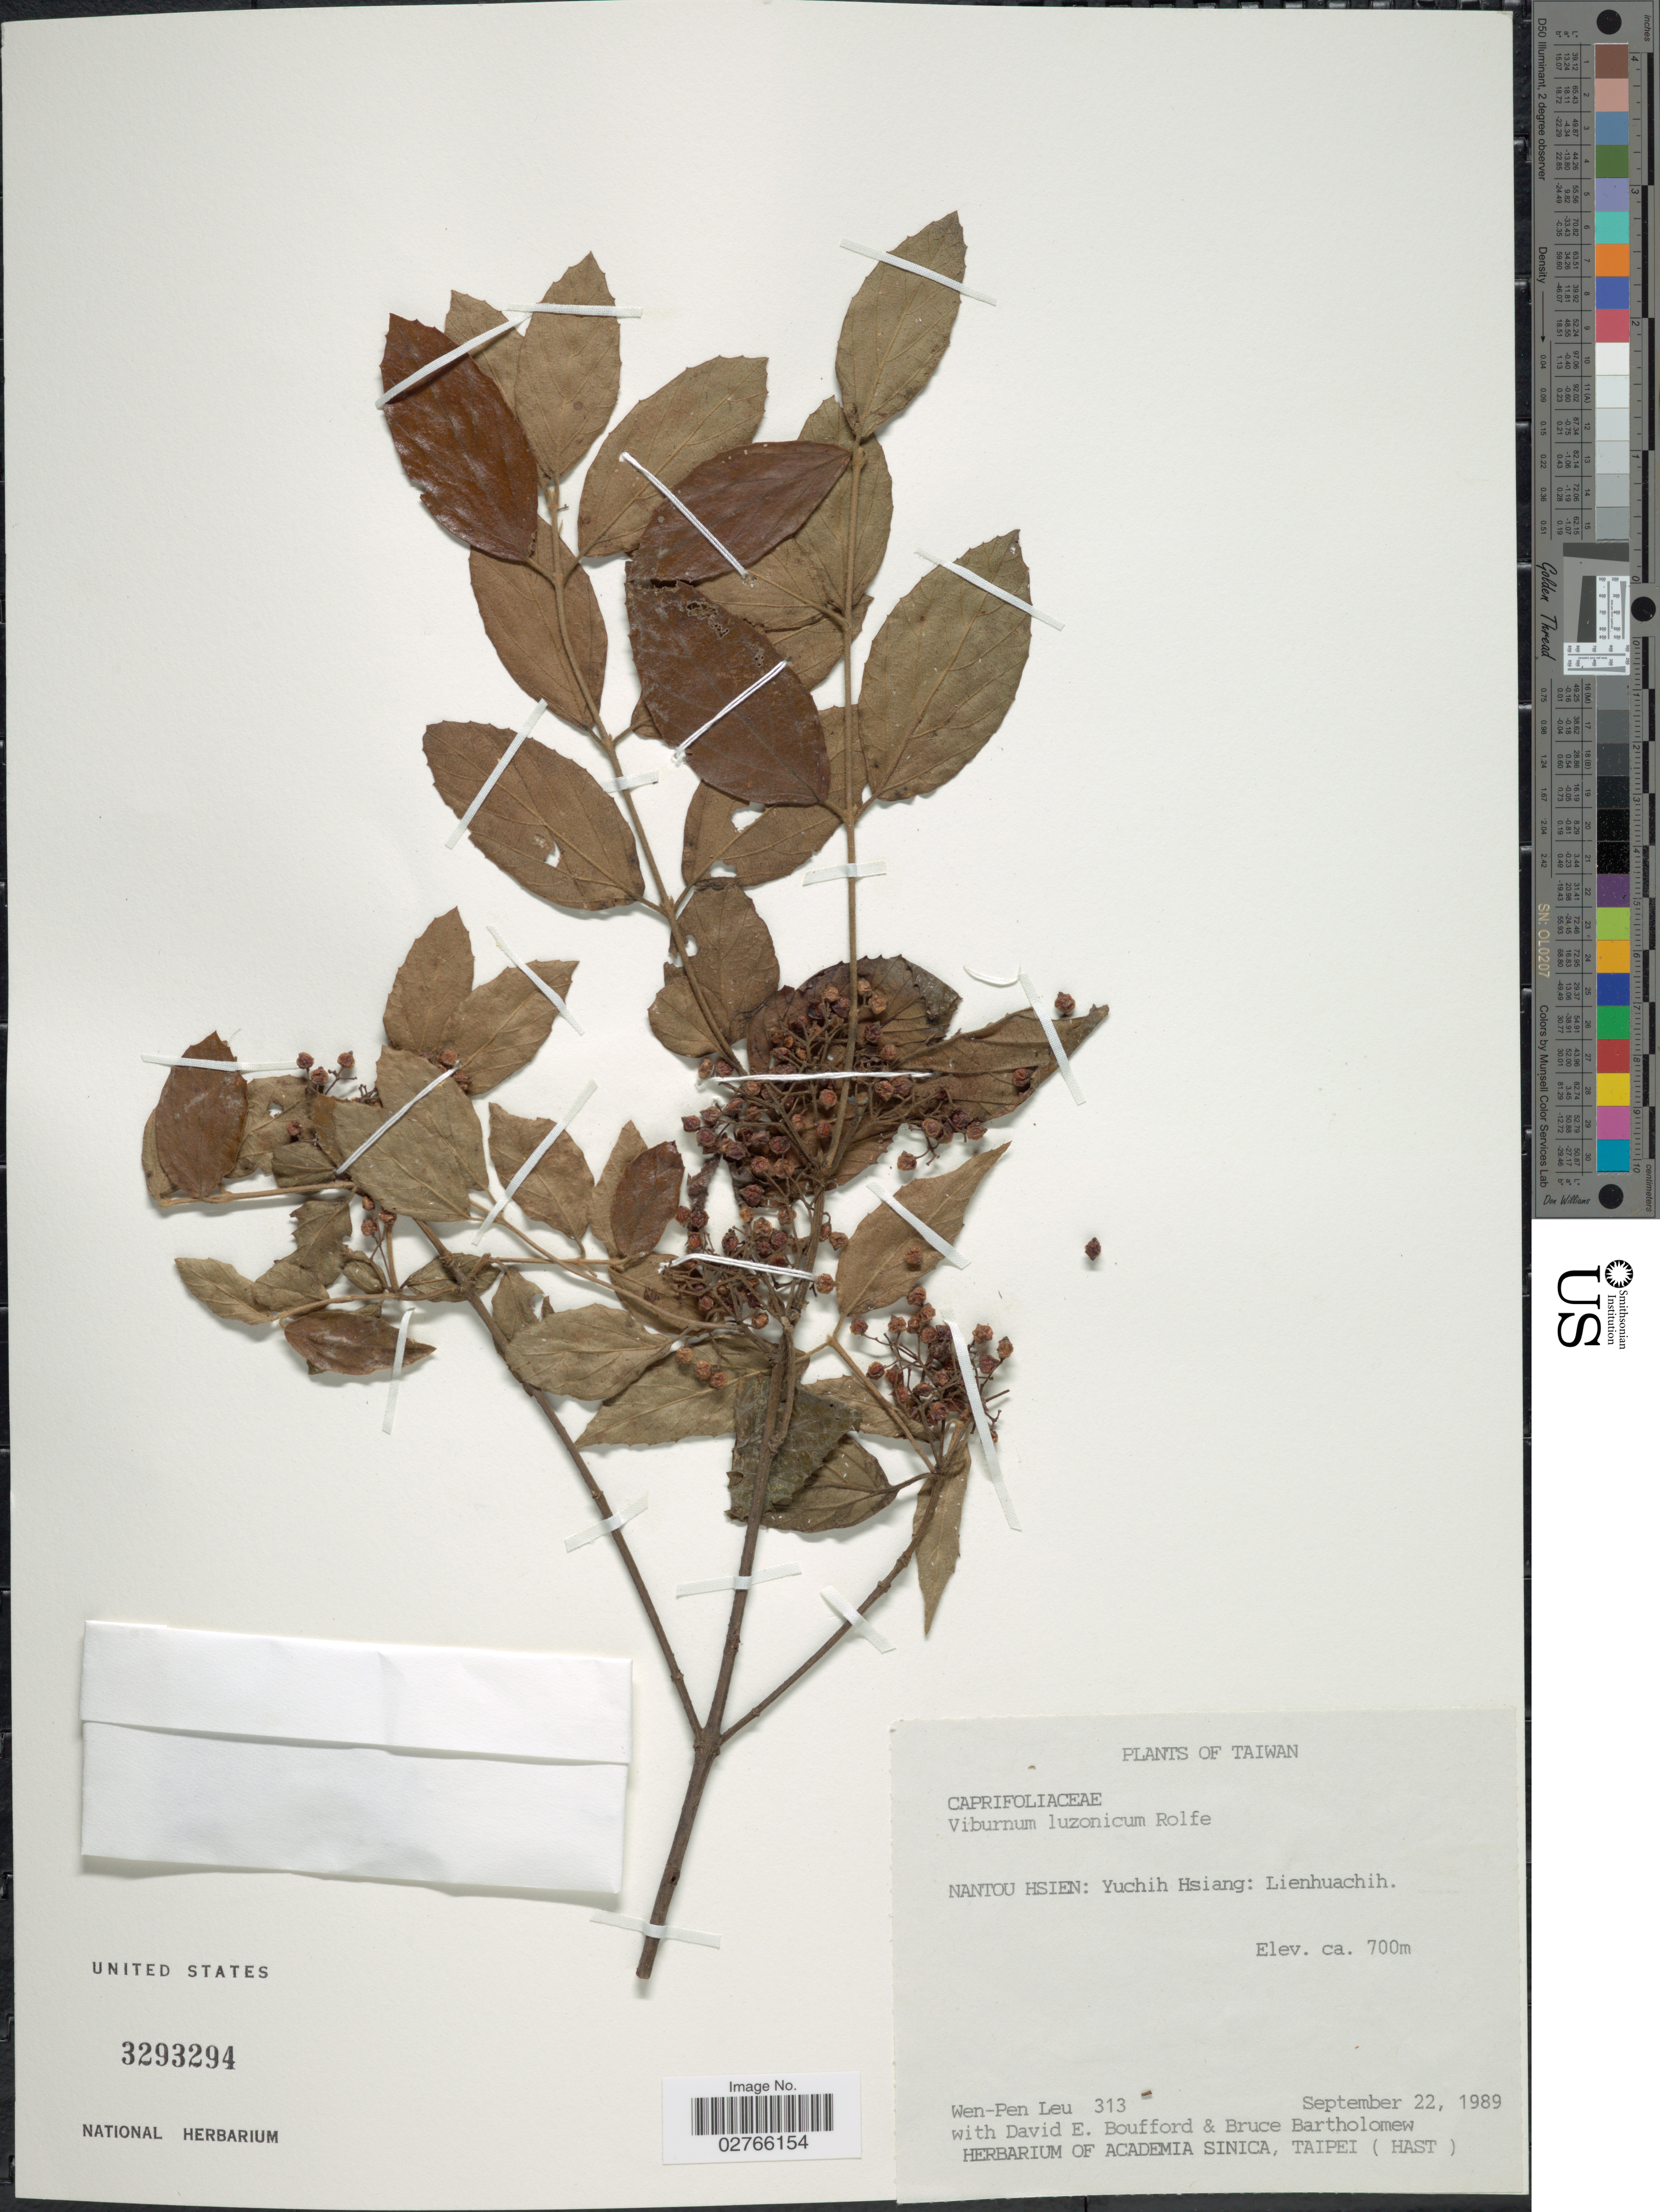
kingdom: Plantae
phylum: Tracheophyta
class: Magnoliopsida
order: Dipsacales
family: Viburnaceae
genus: Viburnum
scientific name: Viburnum luzonicum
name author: Rolfe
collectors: W. Leu, D. E. Boufford & B. M. Bartholomew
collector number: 313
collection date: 1989-09-22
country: Taiwan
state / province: Nantou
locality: Nantou Hsien: Yuchih Hsiang: Lienhuachih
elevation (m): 700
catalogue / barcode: US 3293294